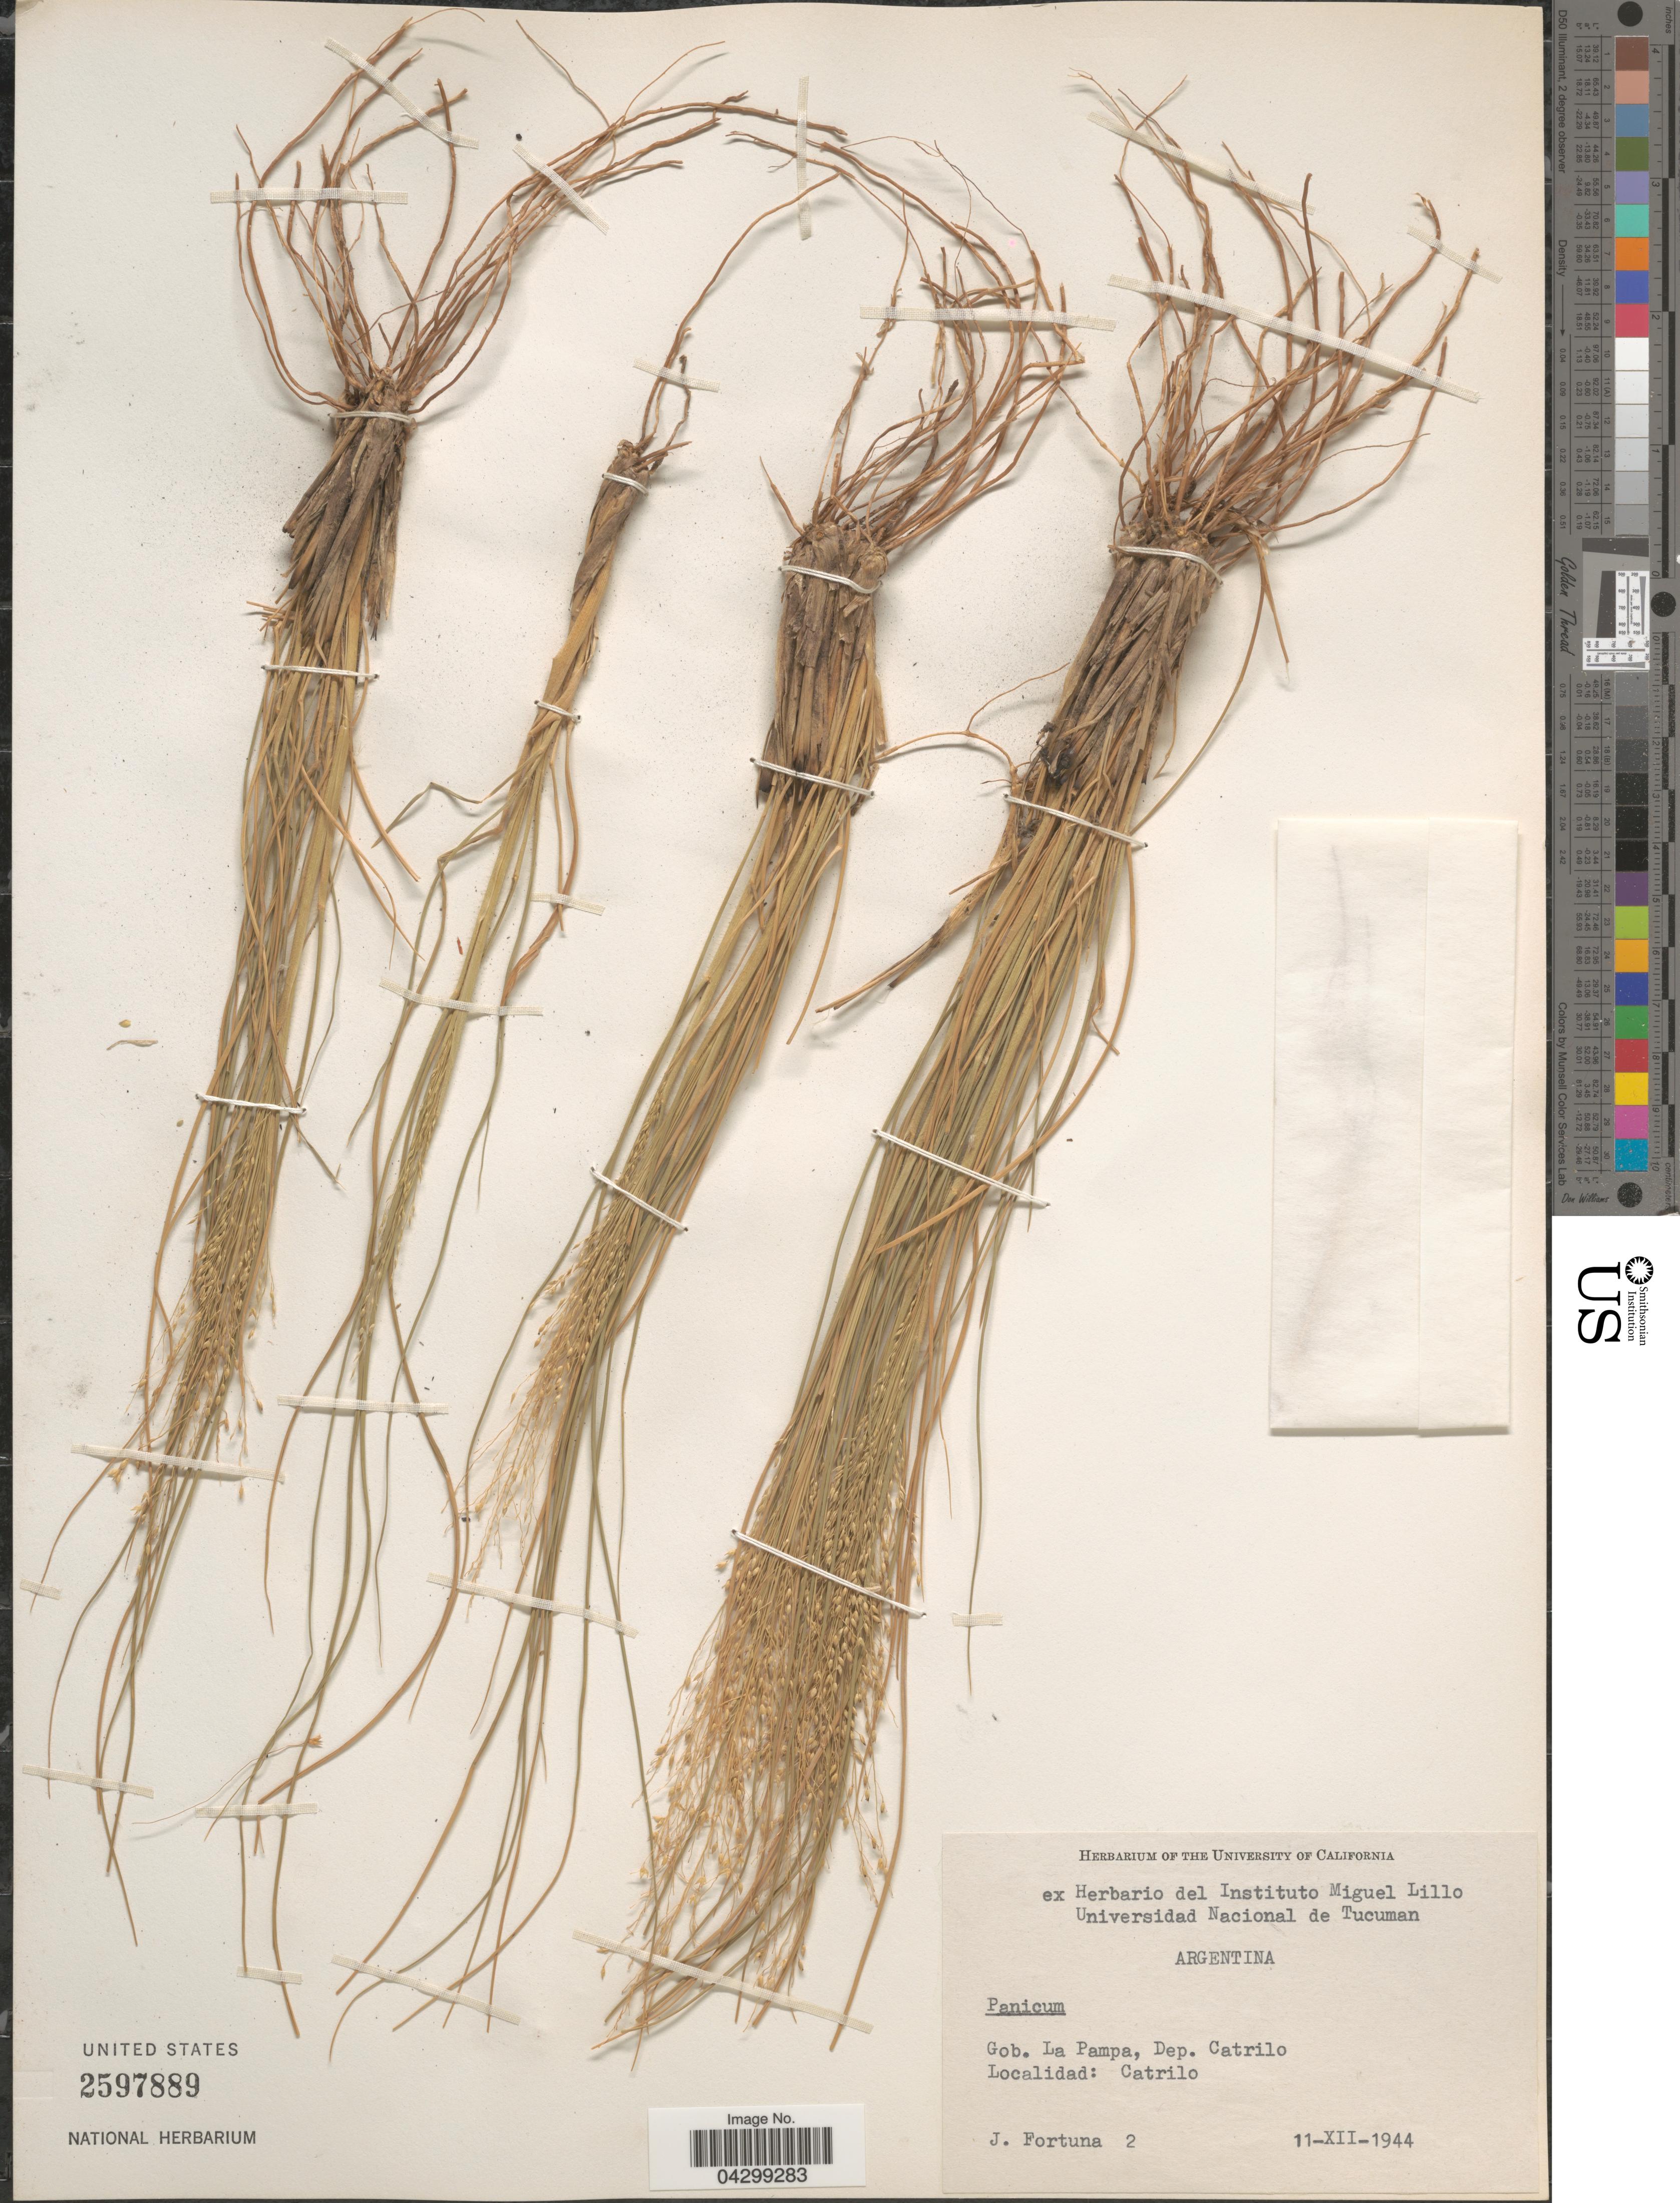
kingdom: Plantae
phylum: Tracheophyta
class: Liliopsida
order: Poales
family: Poaceae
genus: Panicum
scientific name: Panicum bergii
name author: Arechav.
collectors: J. Fortuna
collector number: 2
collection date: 1944-12-11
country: Argentina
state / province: La Pampa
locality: Gob. La Pampa, Dep. Catrilo. Catrilo.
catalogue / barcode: US 2597889